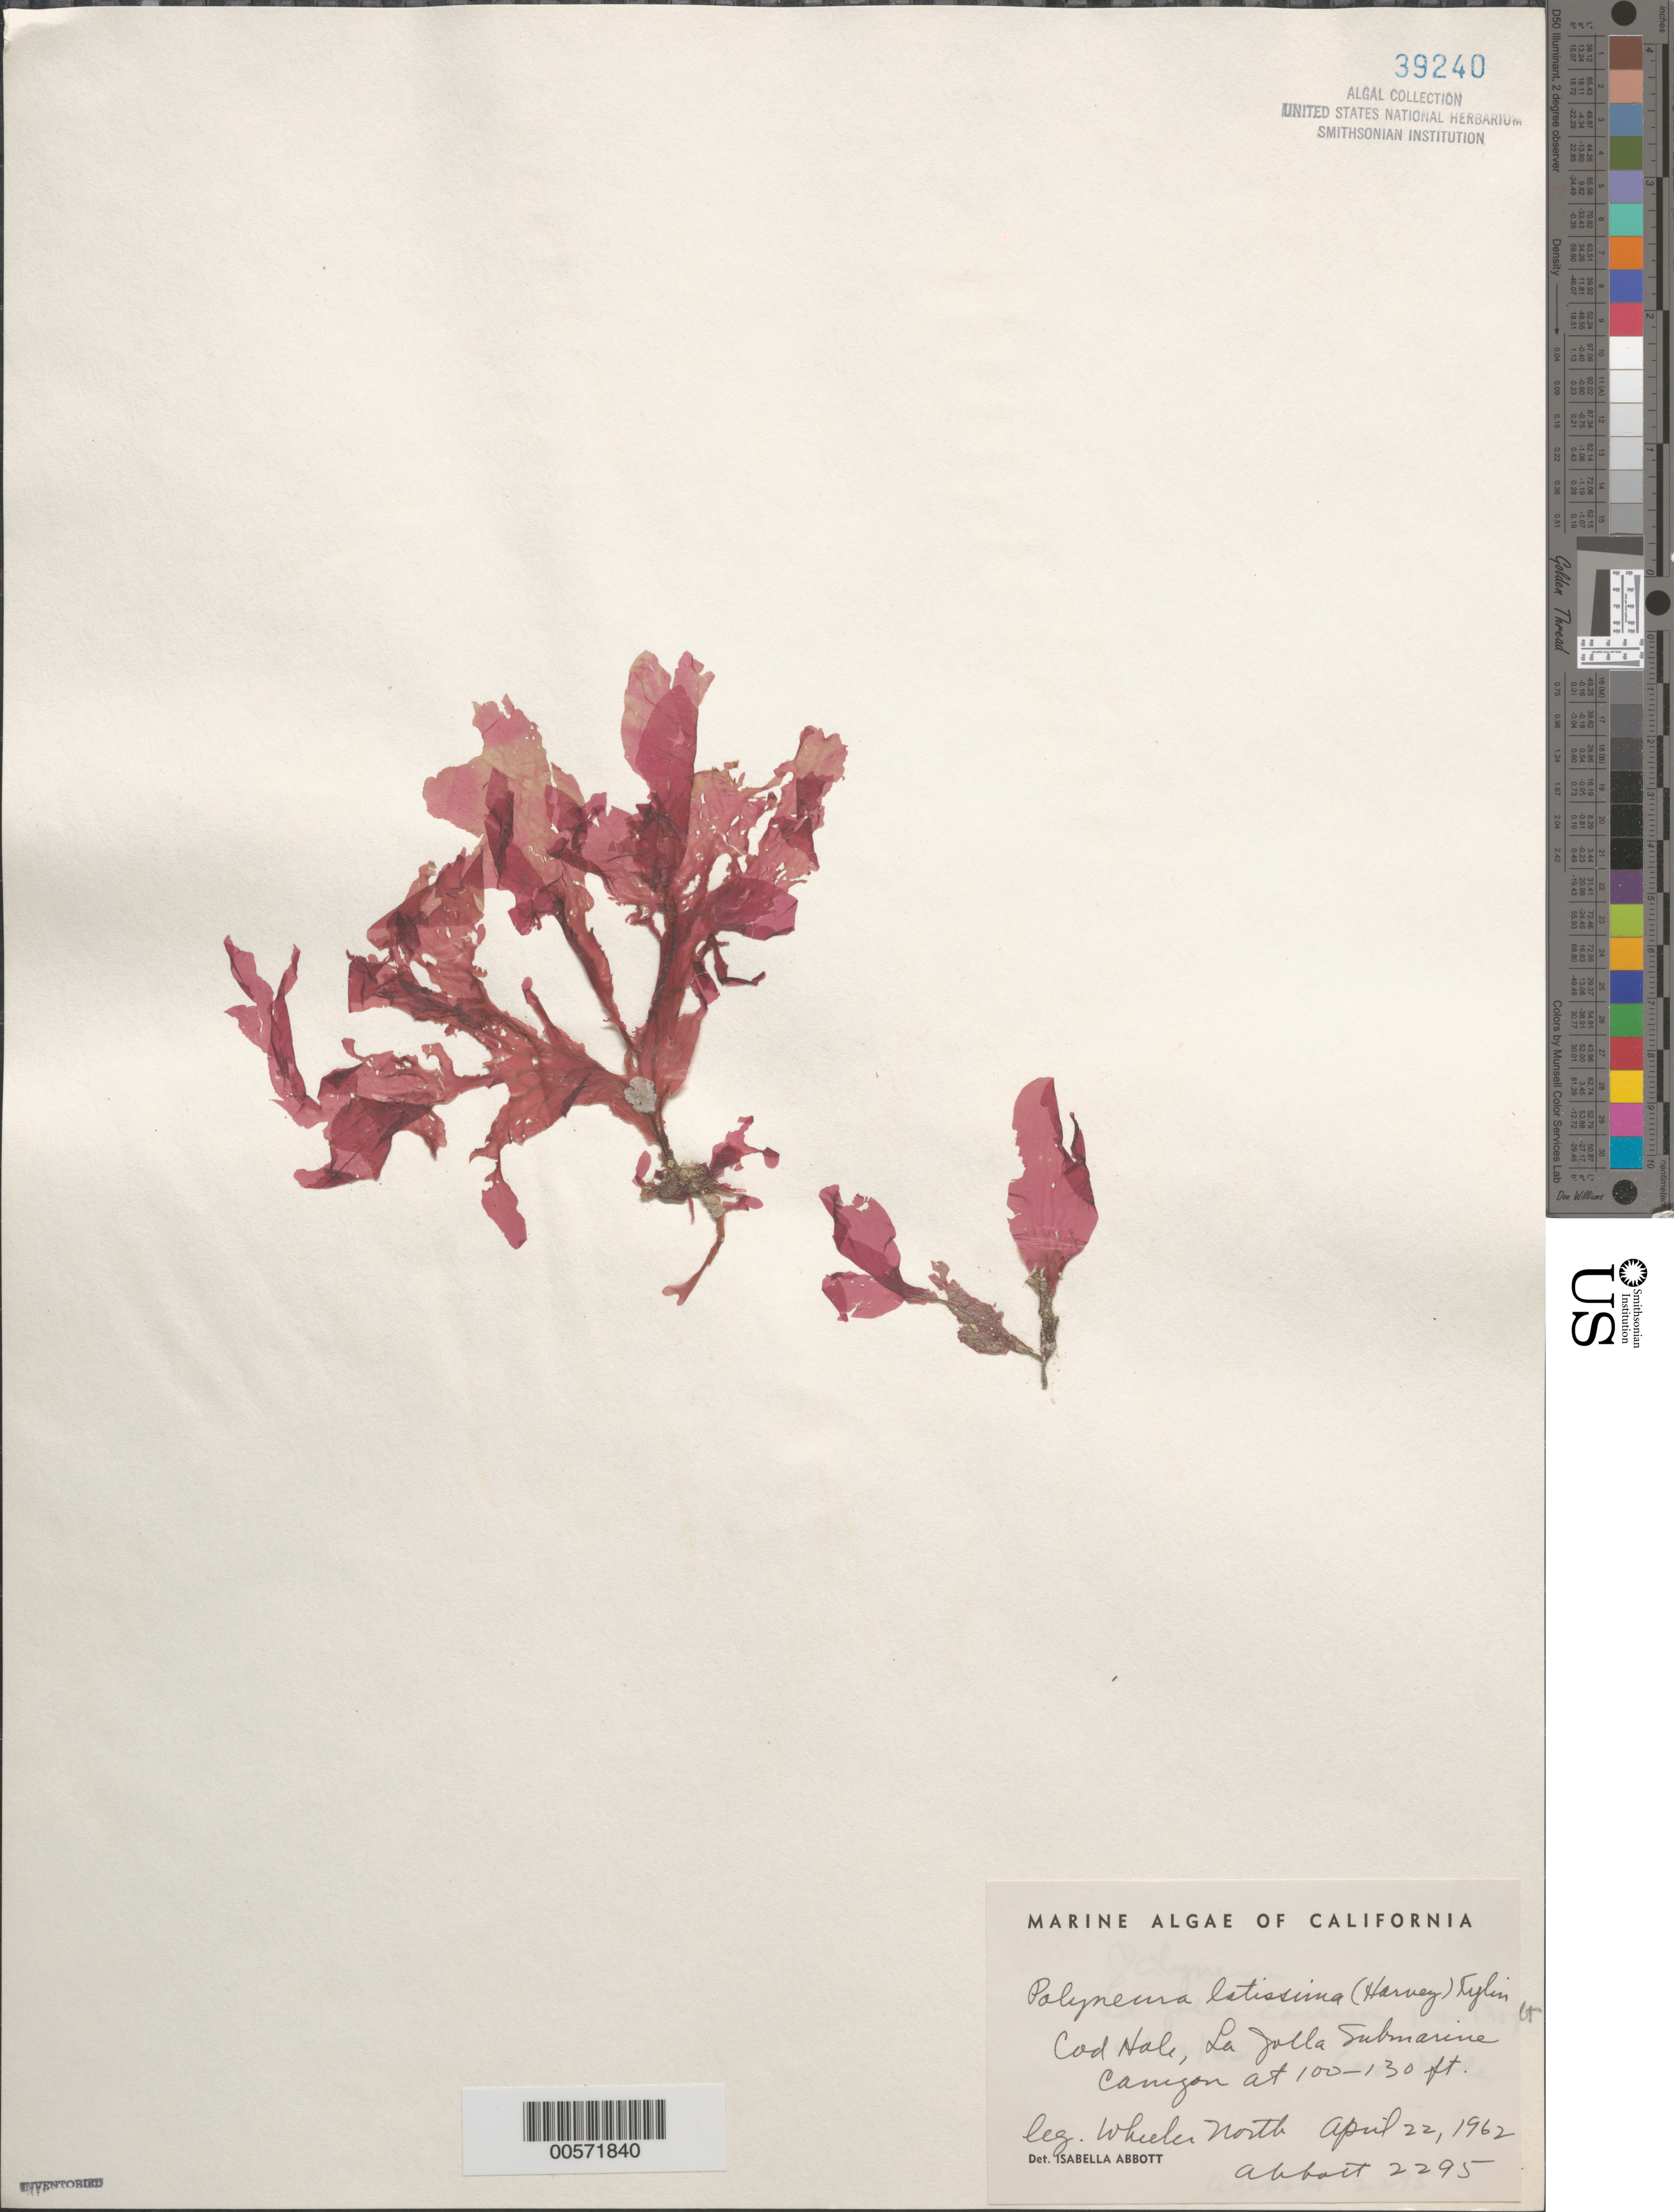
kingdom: Plantae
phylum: Rhodophyta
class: Florideophyceae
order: Ceramiales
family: Delesseriaceae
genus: Polyneura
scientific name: Polyneura latissima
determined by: Abbott, Isabella A.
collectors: W. North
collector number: IAA 2295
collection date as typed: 22 Apr 1962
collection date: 1962-04-22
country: United States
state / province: California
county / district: San Diego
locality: Cod Hole, La jolla Submarine Canyon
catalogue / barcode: US 39240